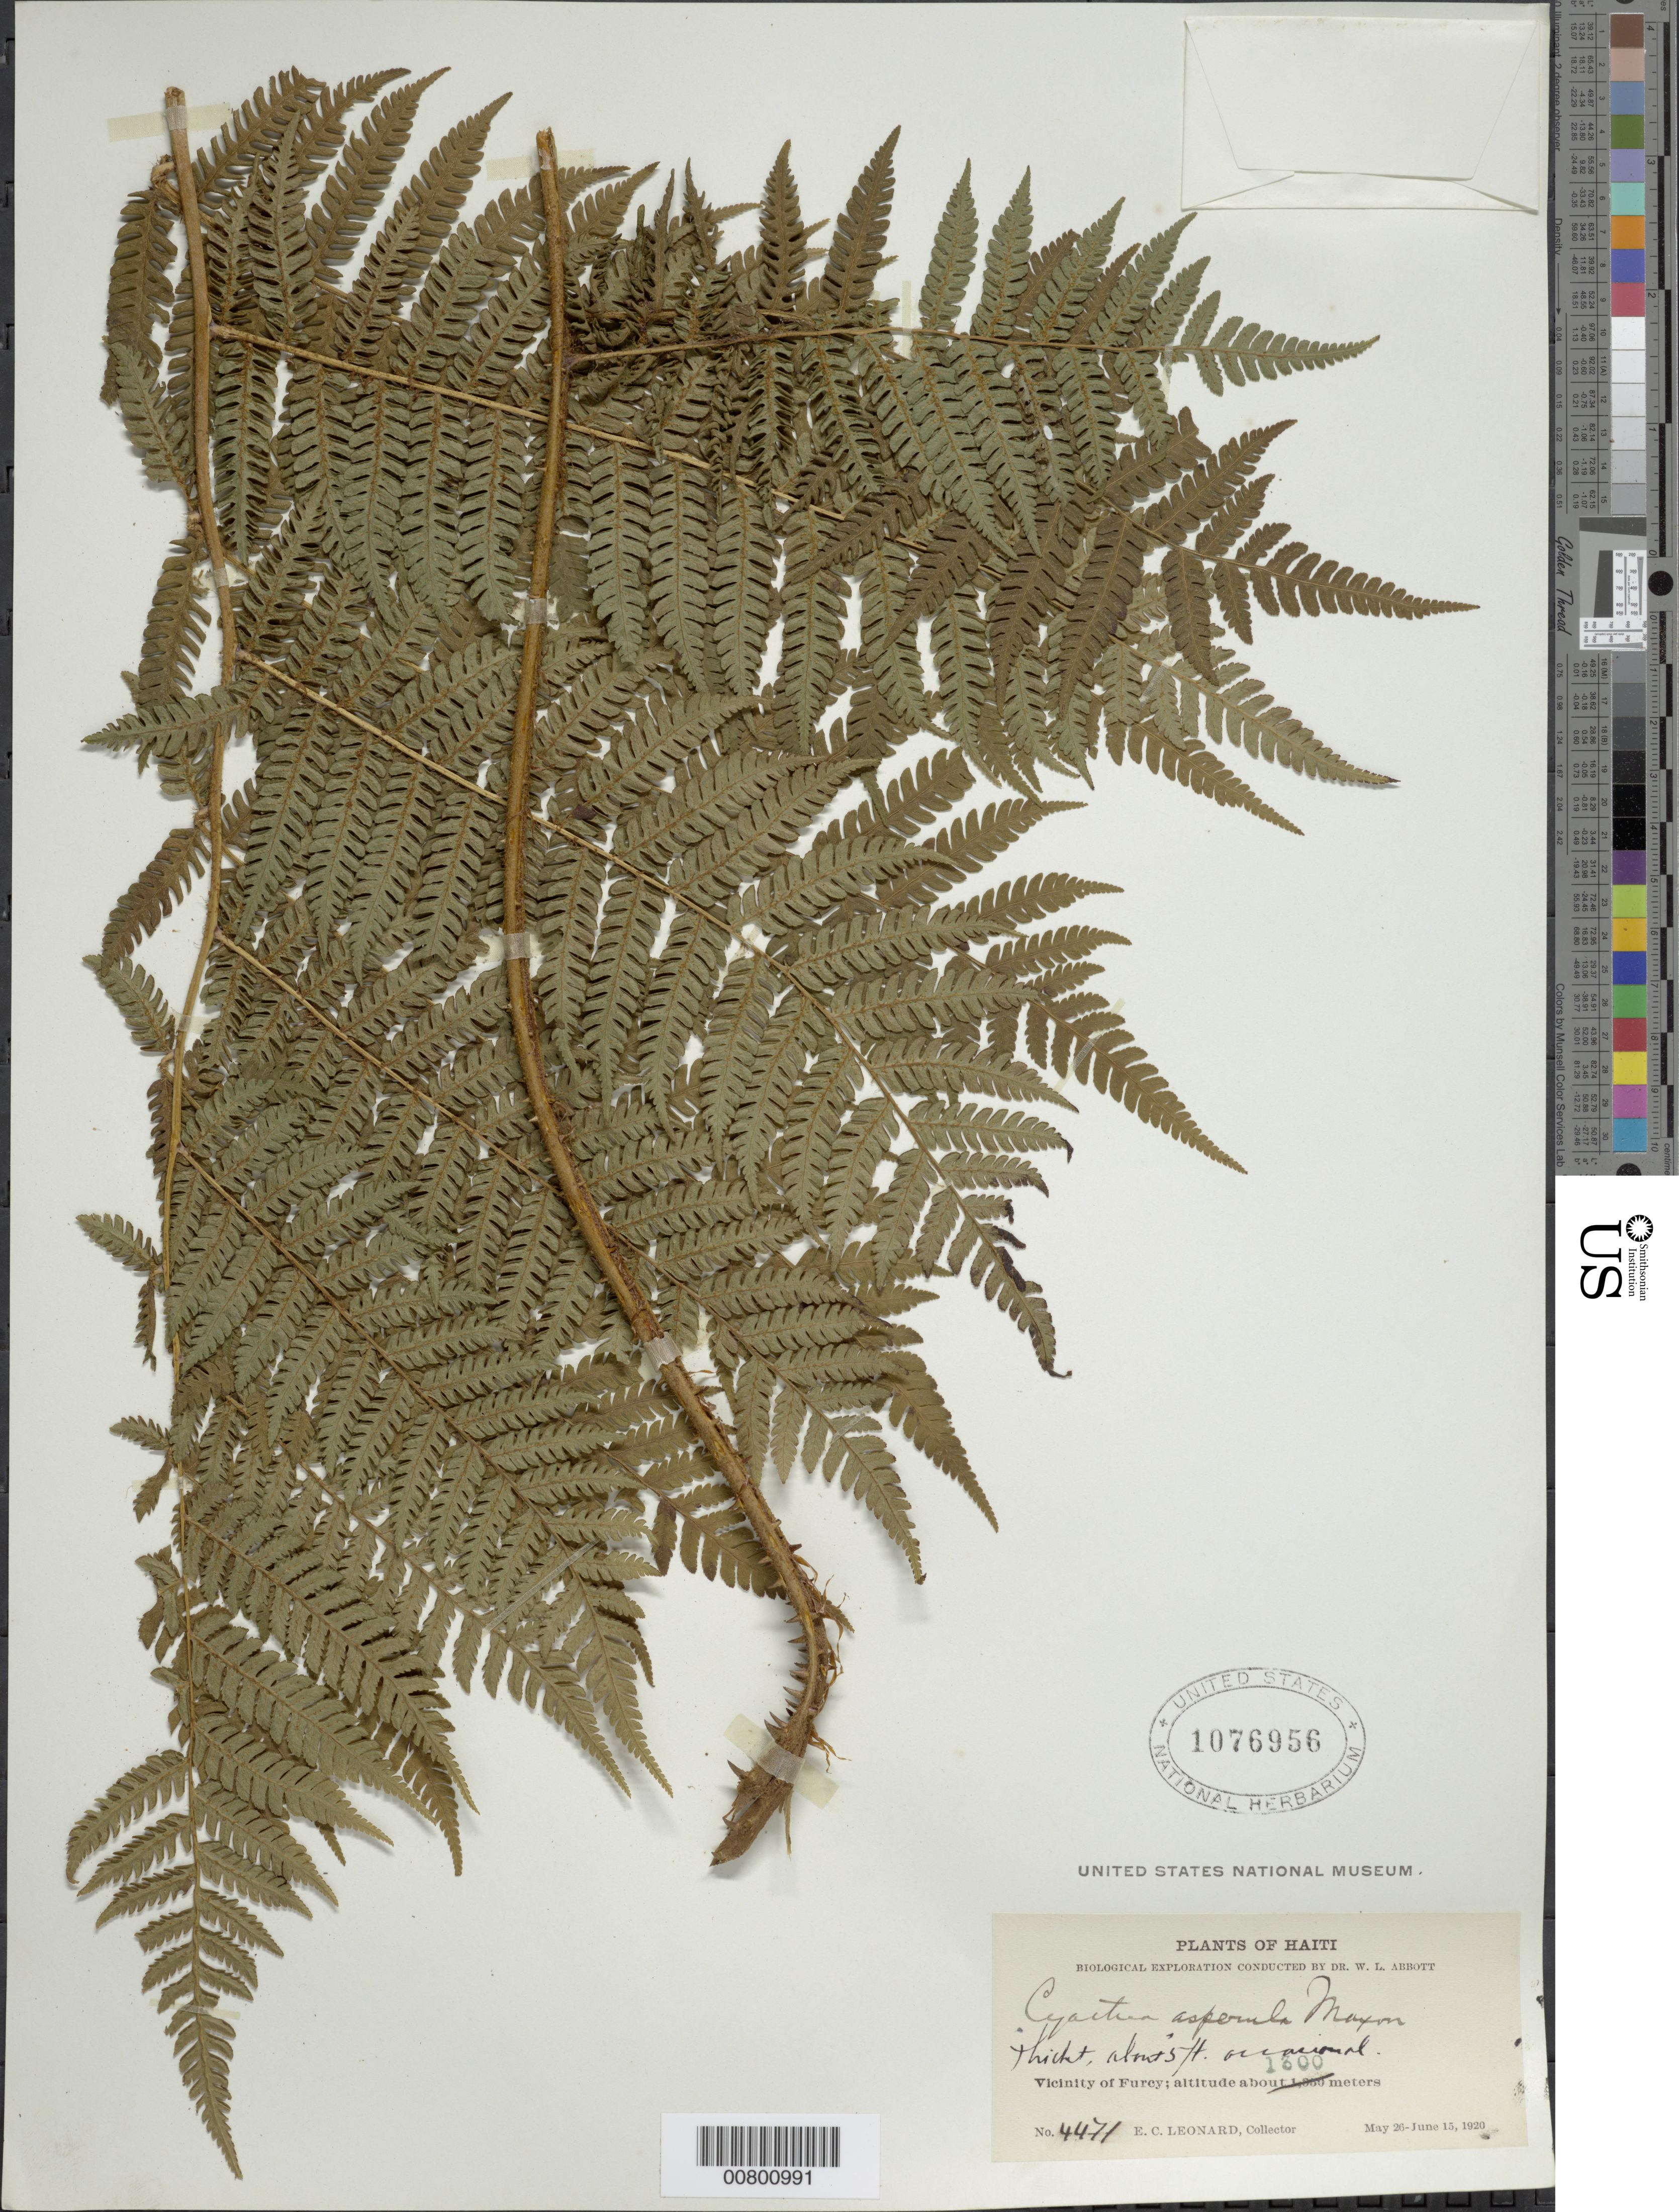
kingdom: Plantae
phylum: Tracheophyta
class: Polypodiopsida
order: Cyatheales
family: Cyatheaceae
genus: Cyathea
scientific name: Cyathea furfuracea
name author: Christ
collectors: E. C. Leonard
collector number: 4471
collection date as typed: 20 May 1920 to 15 Jun 1920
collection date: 1920-05-20/1920-06-15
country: Haiti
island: Hispaniola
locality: Furcy vicinity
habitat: Thicket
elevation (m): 1300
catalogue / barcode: US 1076956